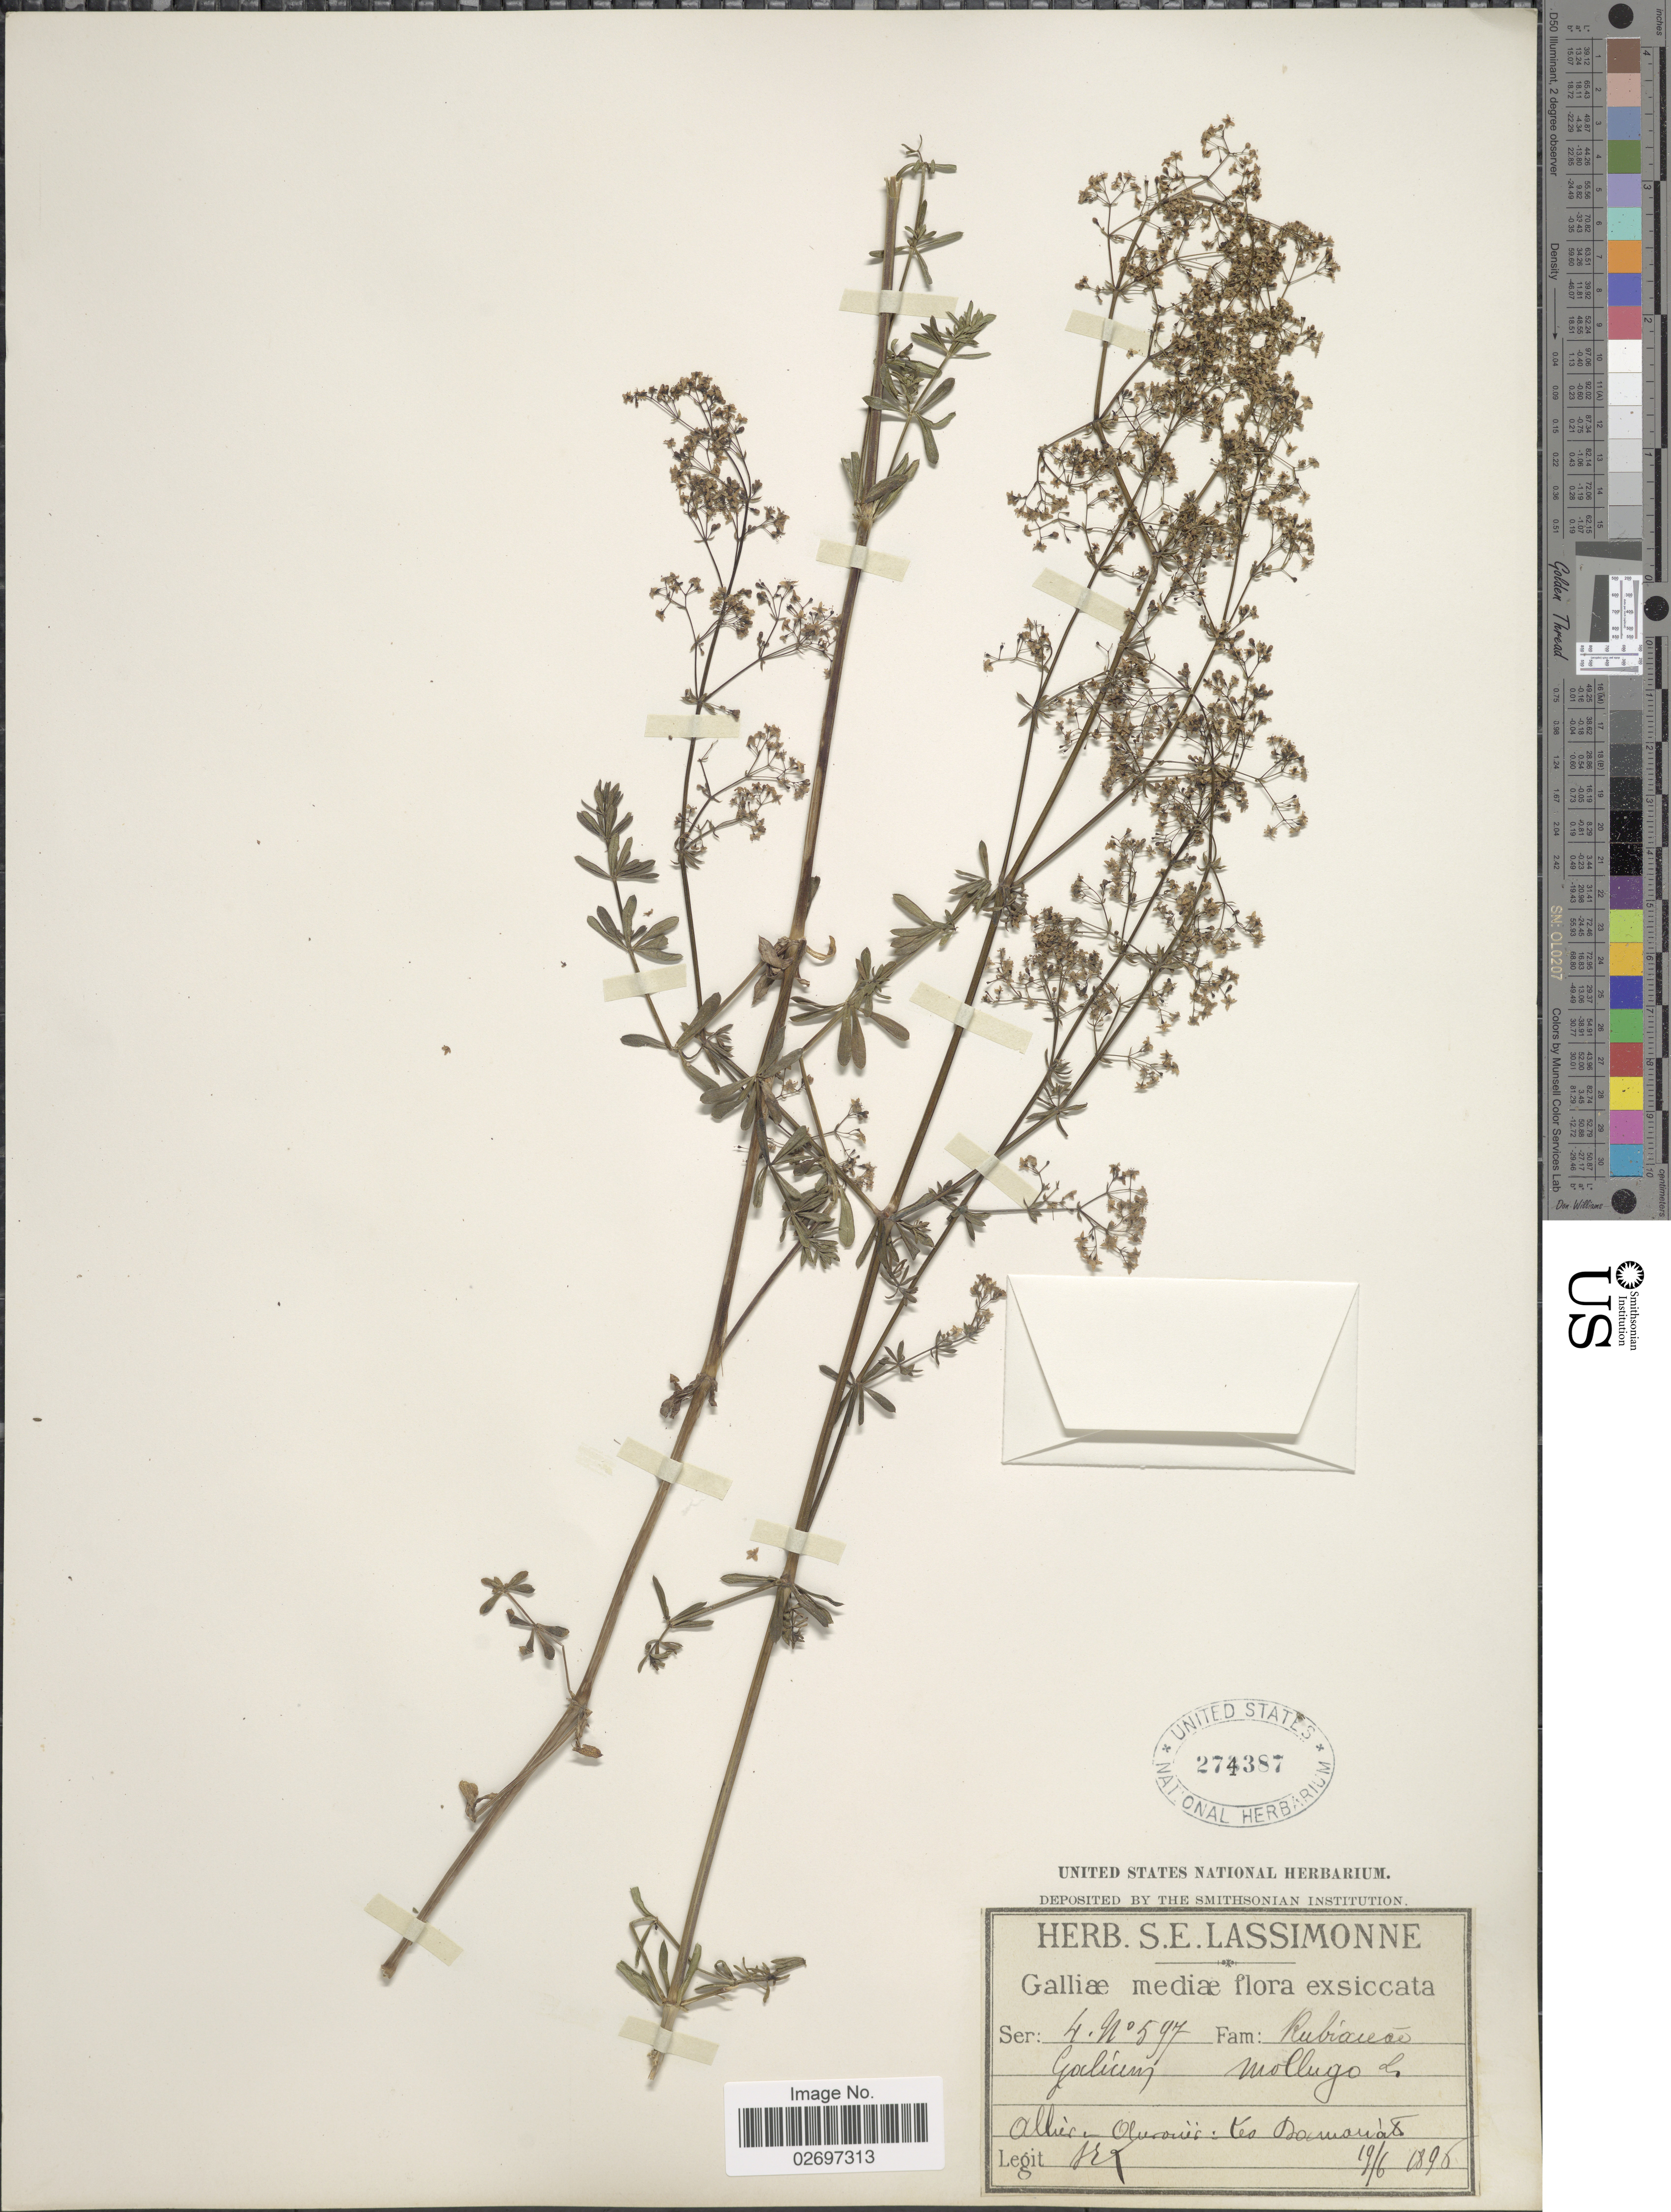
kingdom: Plantae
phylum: Tracheophyta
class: Magnoliopsida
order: Gentianales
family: Rubiaceae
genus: Galium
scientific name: Galium mollugo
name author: L.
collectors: S. Lassimonne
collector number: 4/597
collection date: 1896-06-19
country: France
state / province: Auvergne-Rhône-Alpes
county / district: Allier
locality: Galliæ mediæ [Central France]. Allier - Aurouër: Les Damariats.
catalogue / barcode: US 274387